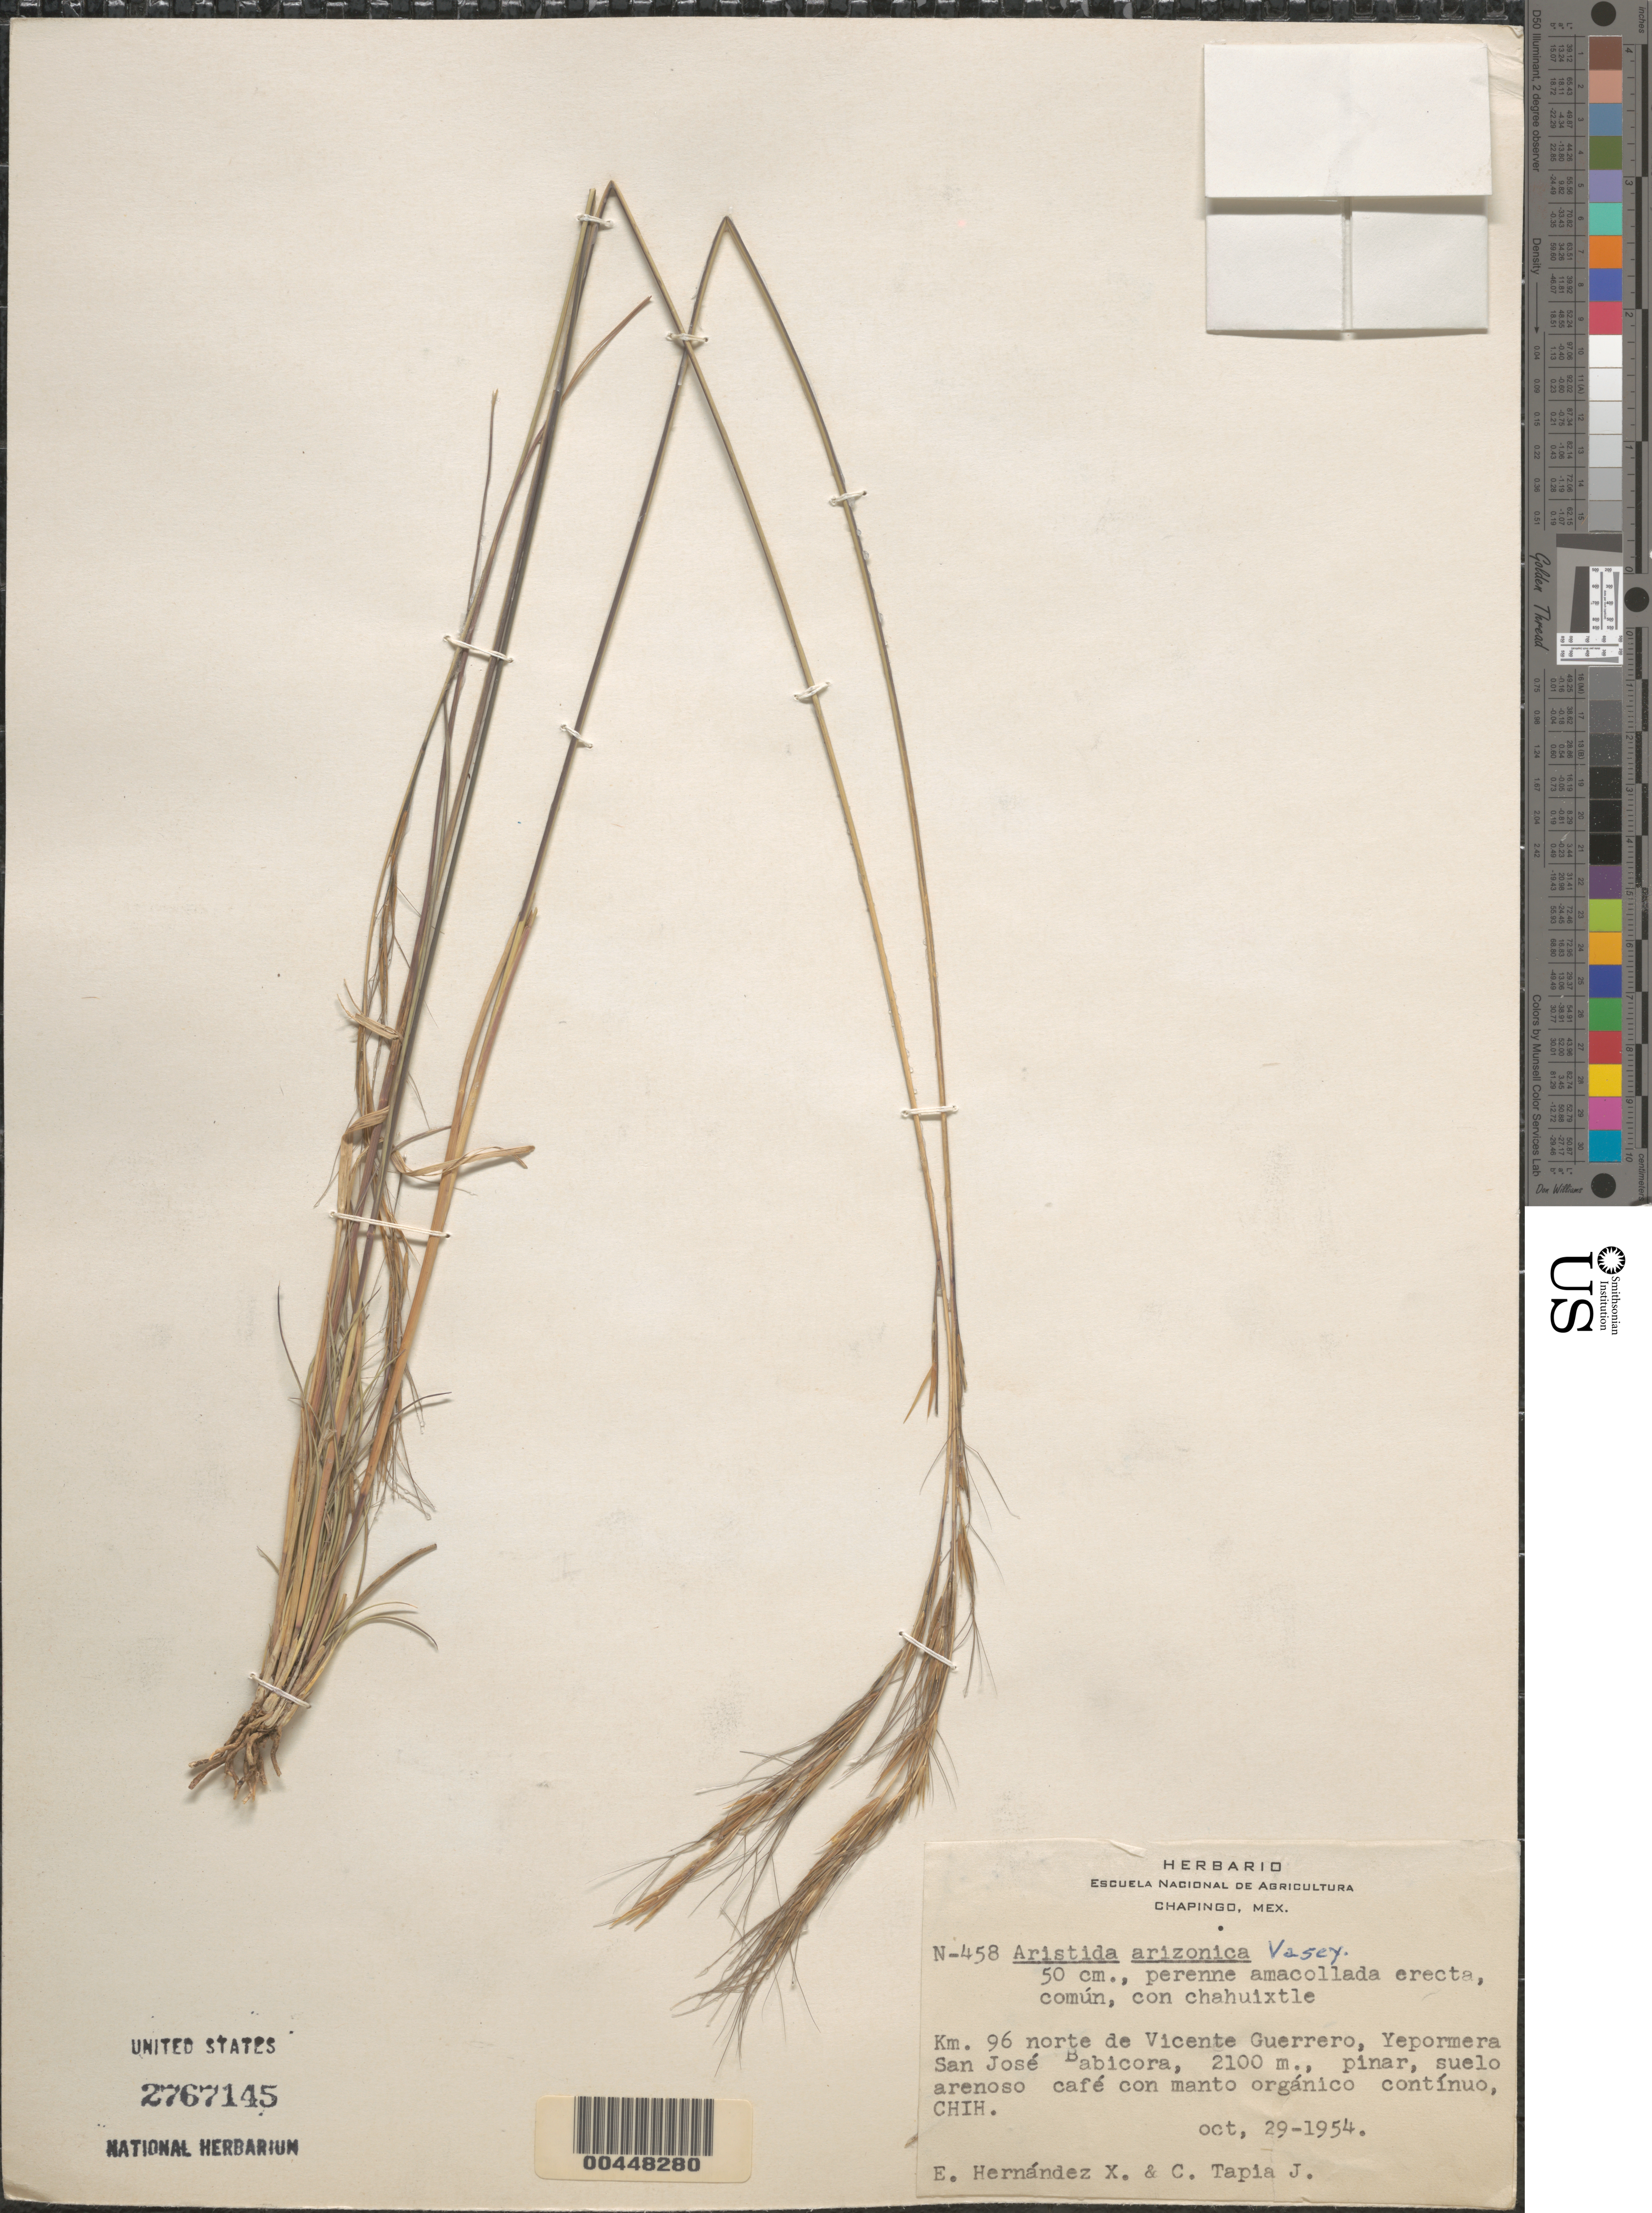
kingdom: Plantae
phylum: Tracheophyta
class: Liliopsida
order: Poales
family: Poaceae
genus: Aristida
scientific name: Aristida arizonica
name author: Vasey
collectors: E. I. Hernández-X. & C. Tapia-J.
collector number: N-458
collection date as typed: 29 Oct 1954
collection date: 1954-10-29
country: Mexico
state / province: Chihuahua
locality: km 96 norte de Vicente Guerrero, Yepormera San José Babicora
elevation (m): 2100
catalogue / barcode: US 2767145